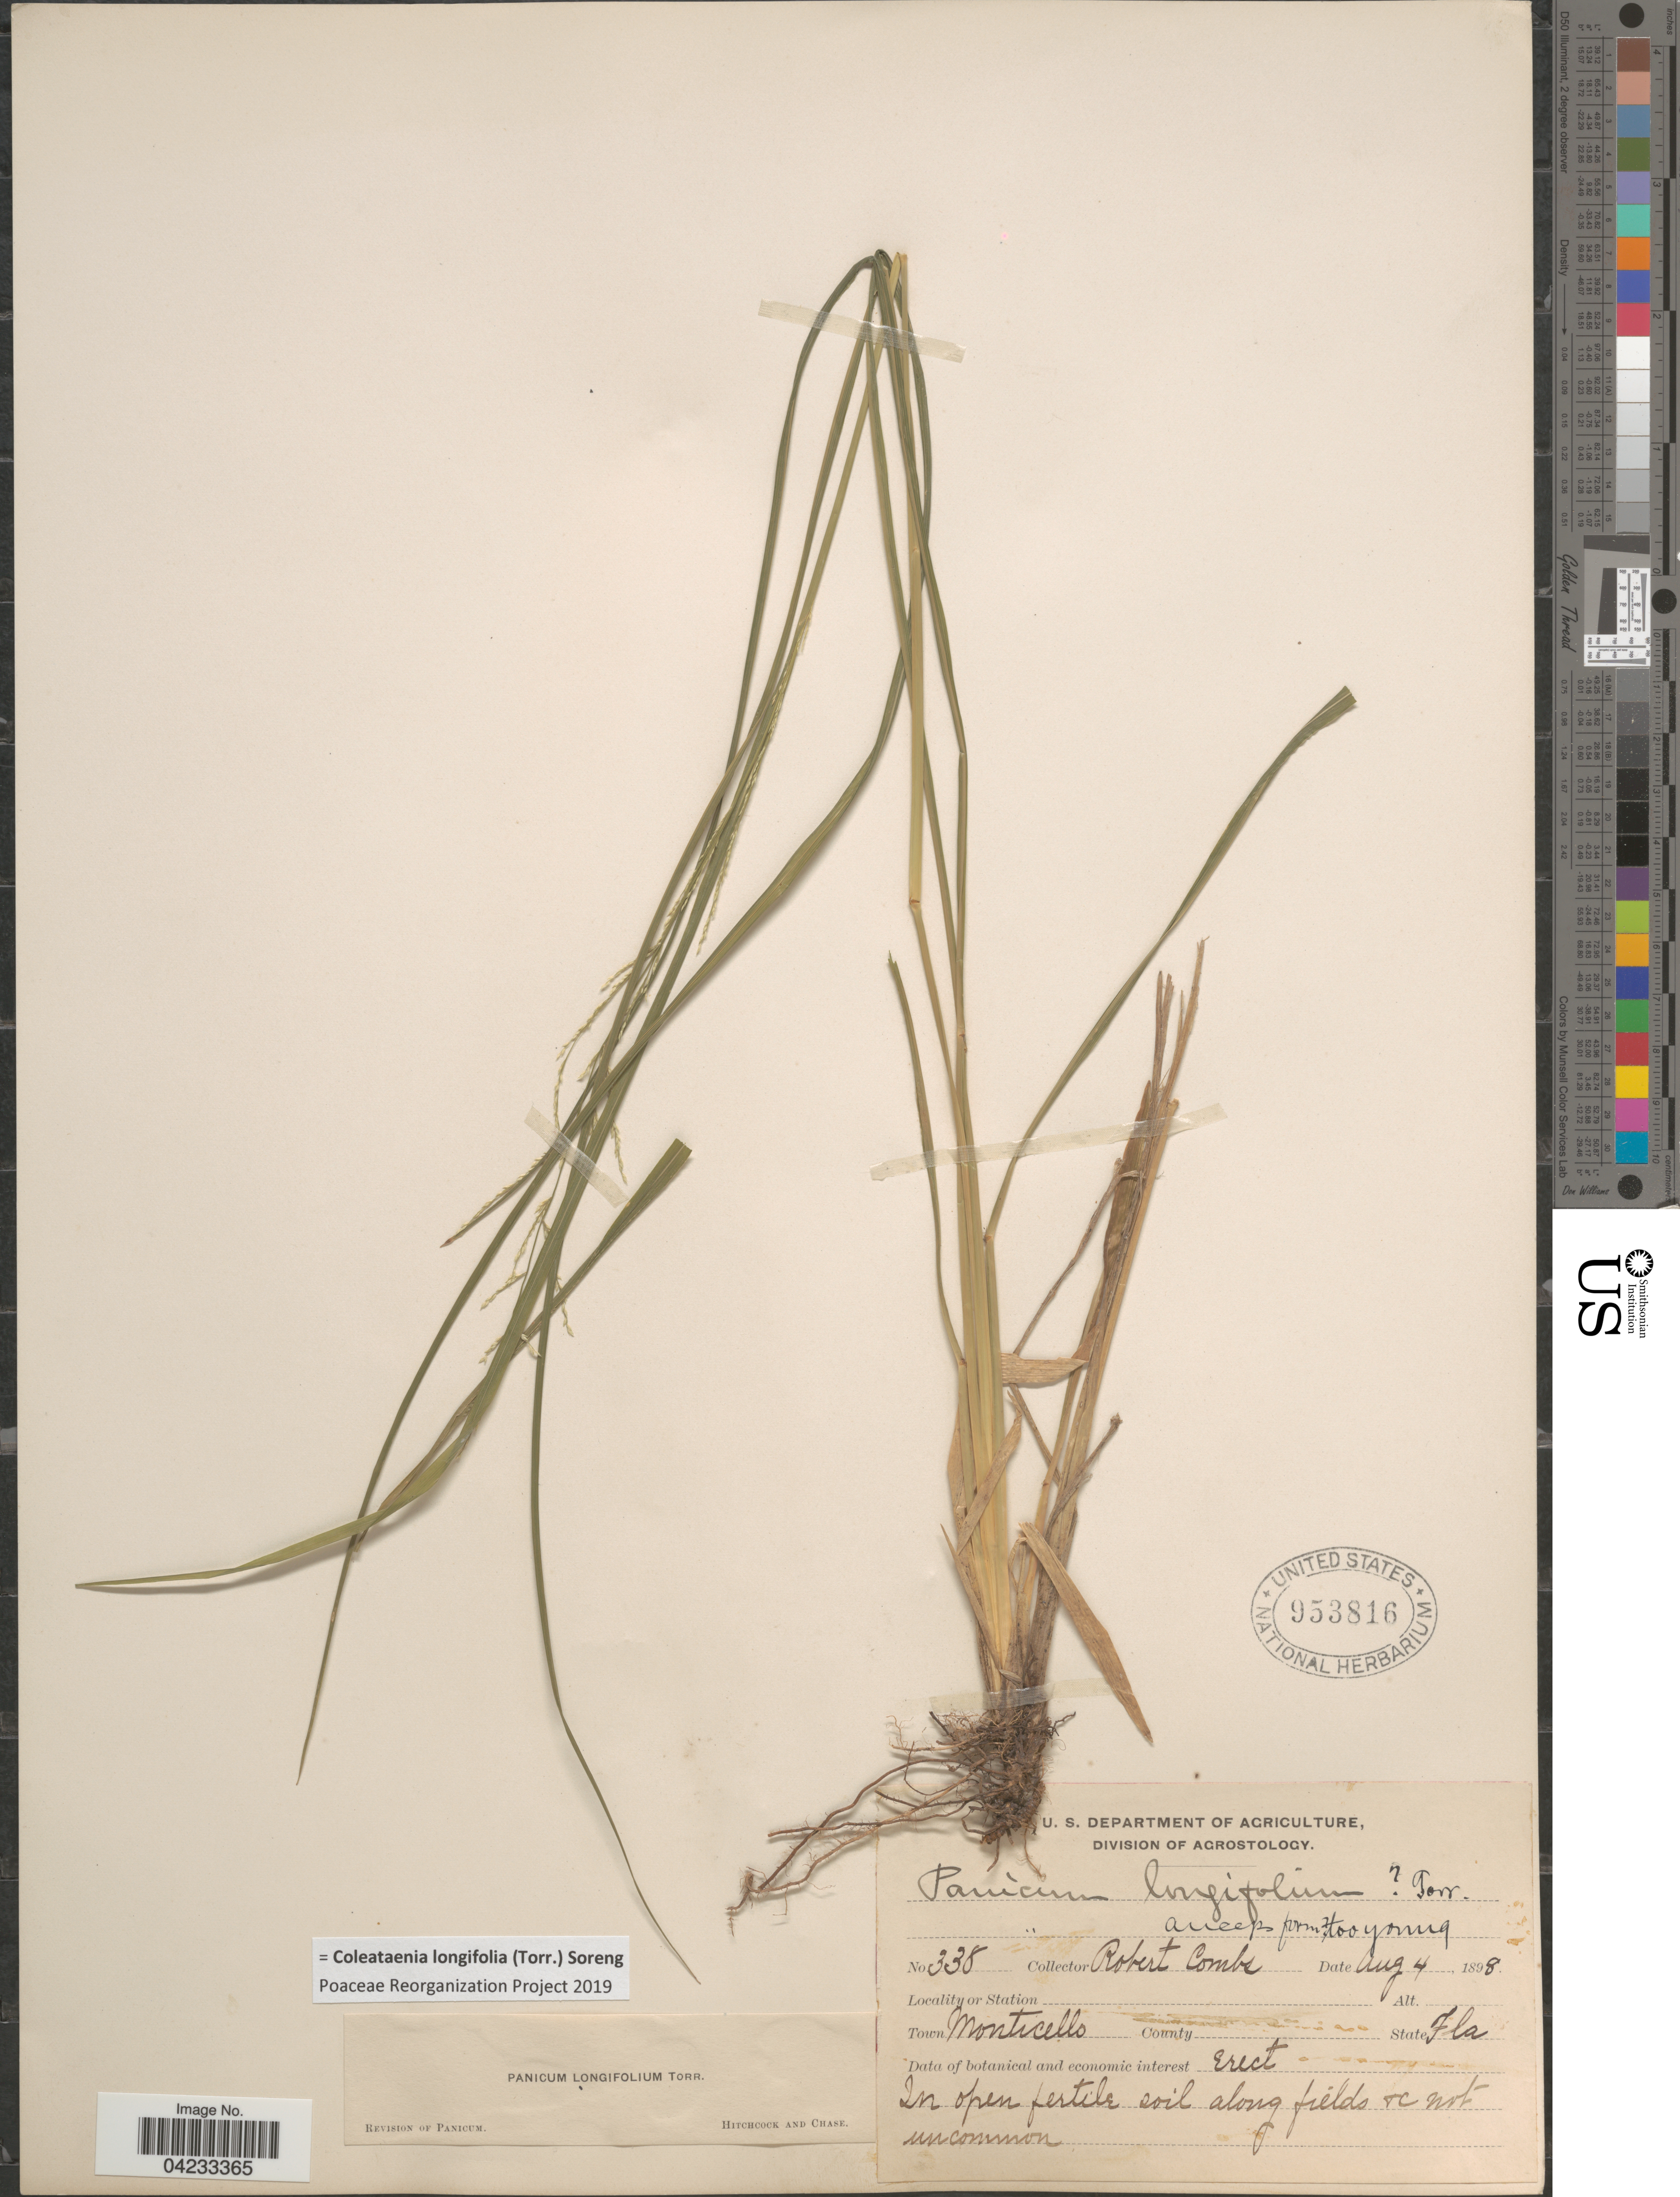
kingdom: Plantae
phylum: Tracheophyta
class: Liliopsida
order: Poales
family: Poaceae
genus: Coleataenia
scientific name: Coleataenia longifolia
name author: (Torr.) Soreng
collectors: R. Combs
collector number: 338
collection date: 1898-08-04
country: United States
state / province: Florida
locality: Town Monticello. In open fertile soil along fields.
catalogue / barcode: US 953816